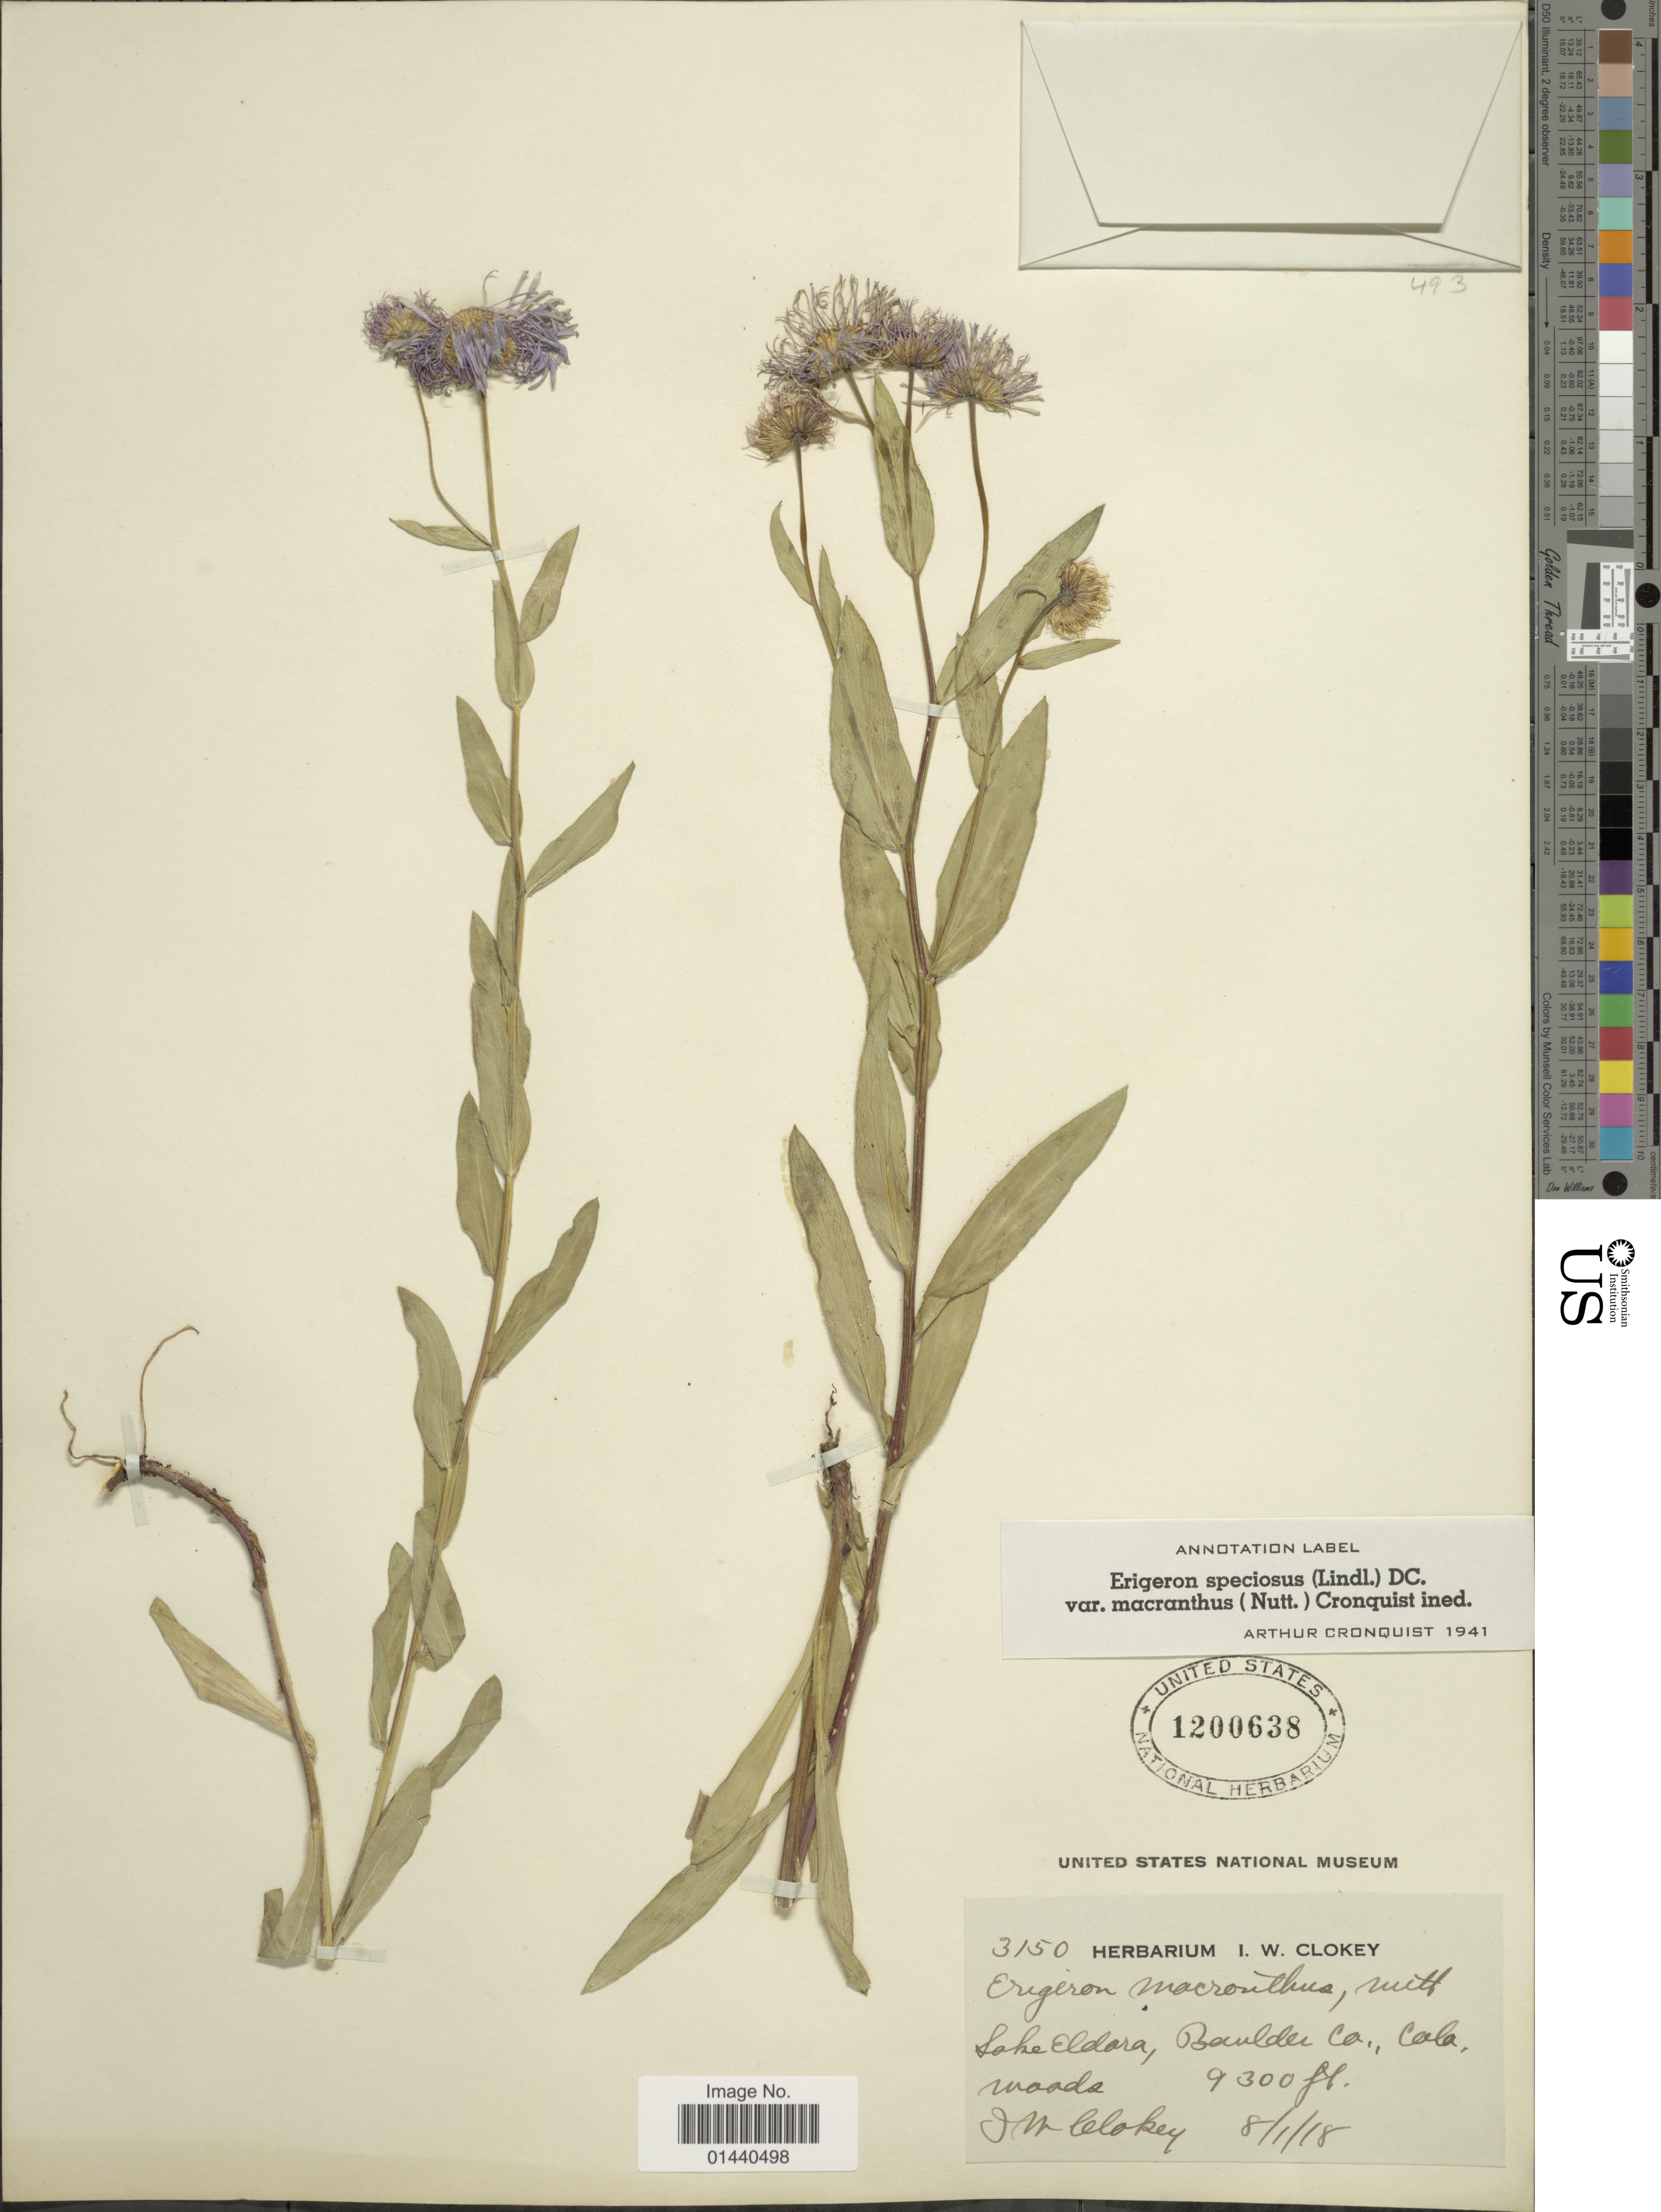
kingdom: Plantae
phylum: Tracheophyta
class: Magnoliopsida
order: Asterales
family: Asteraceae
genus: Erigeron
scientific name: Erigeron speciosus var. macranthus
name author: (Nutt.) Cronq.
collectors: I. W. Clokey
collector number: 3150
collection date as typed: Transcribed d/m/y: 1/8/18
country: United States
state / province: Colorado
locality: Lake Eldara, Boulder Co., Colo.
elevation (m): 2835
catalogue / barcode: US 1200638